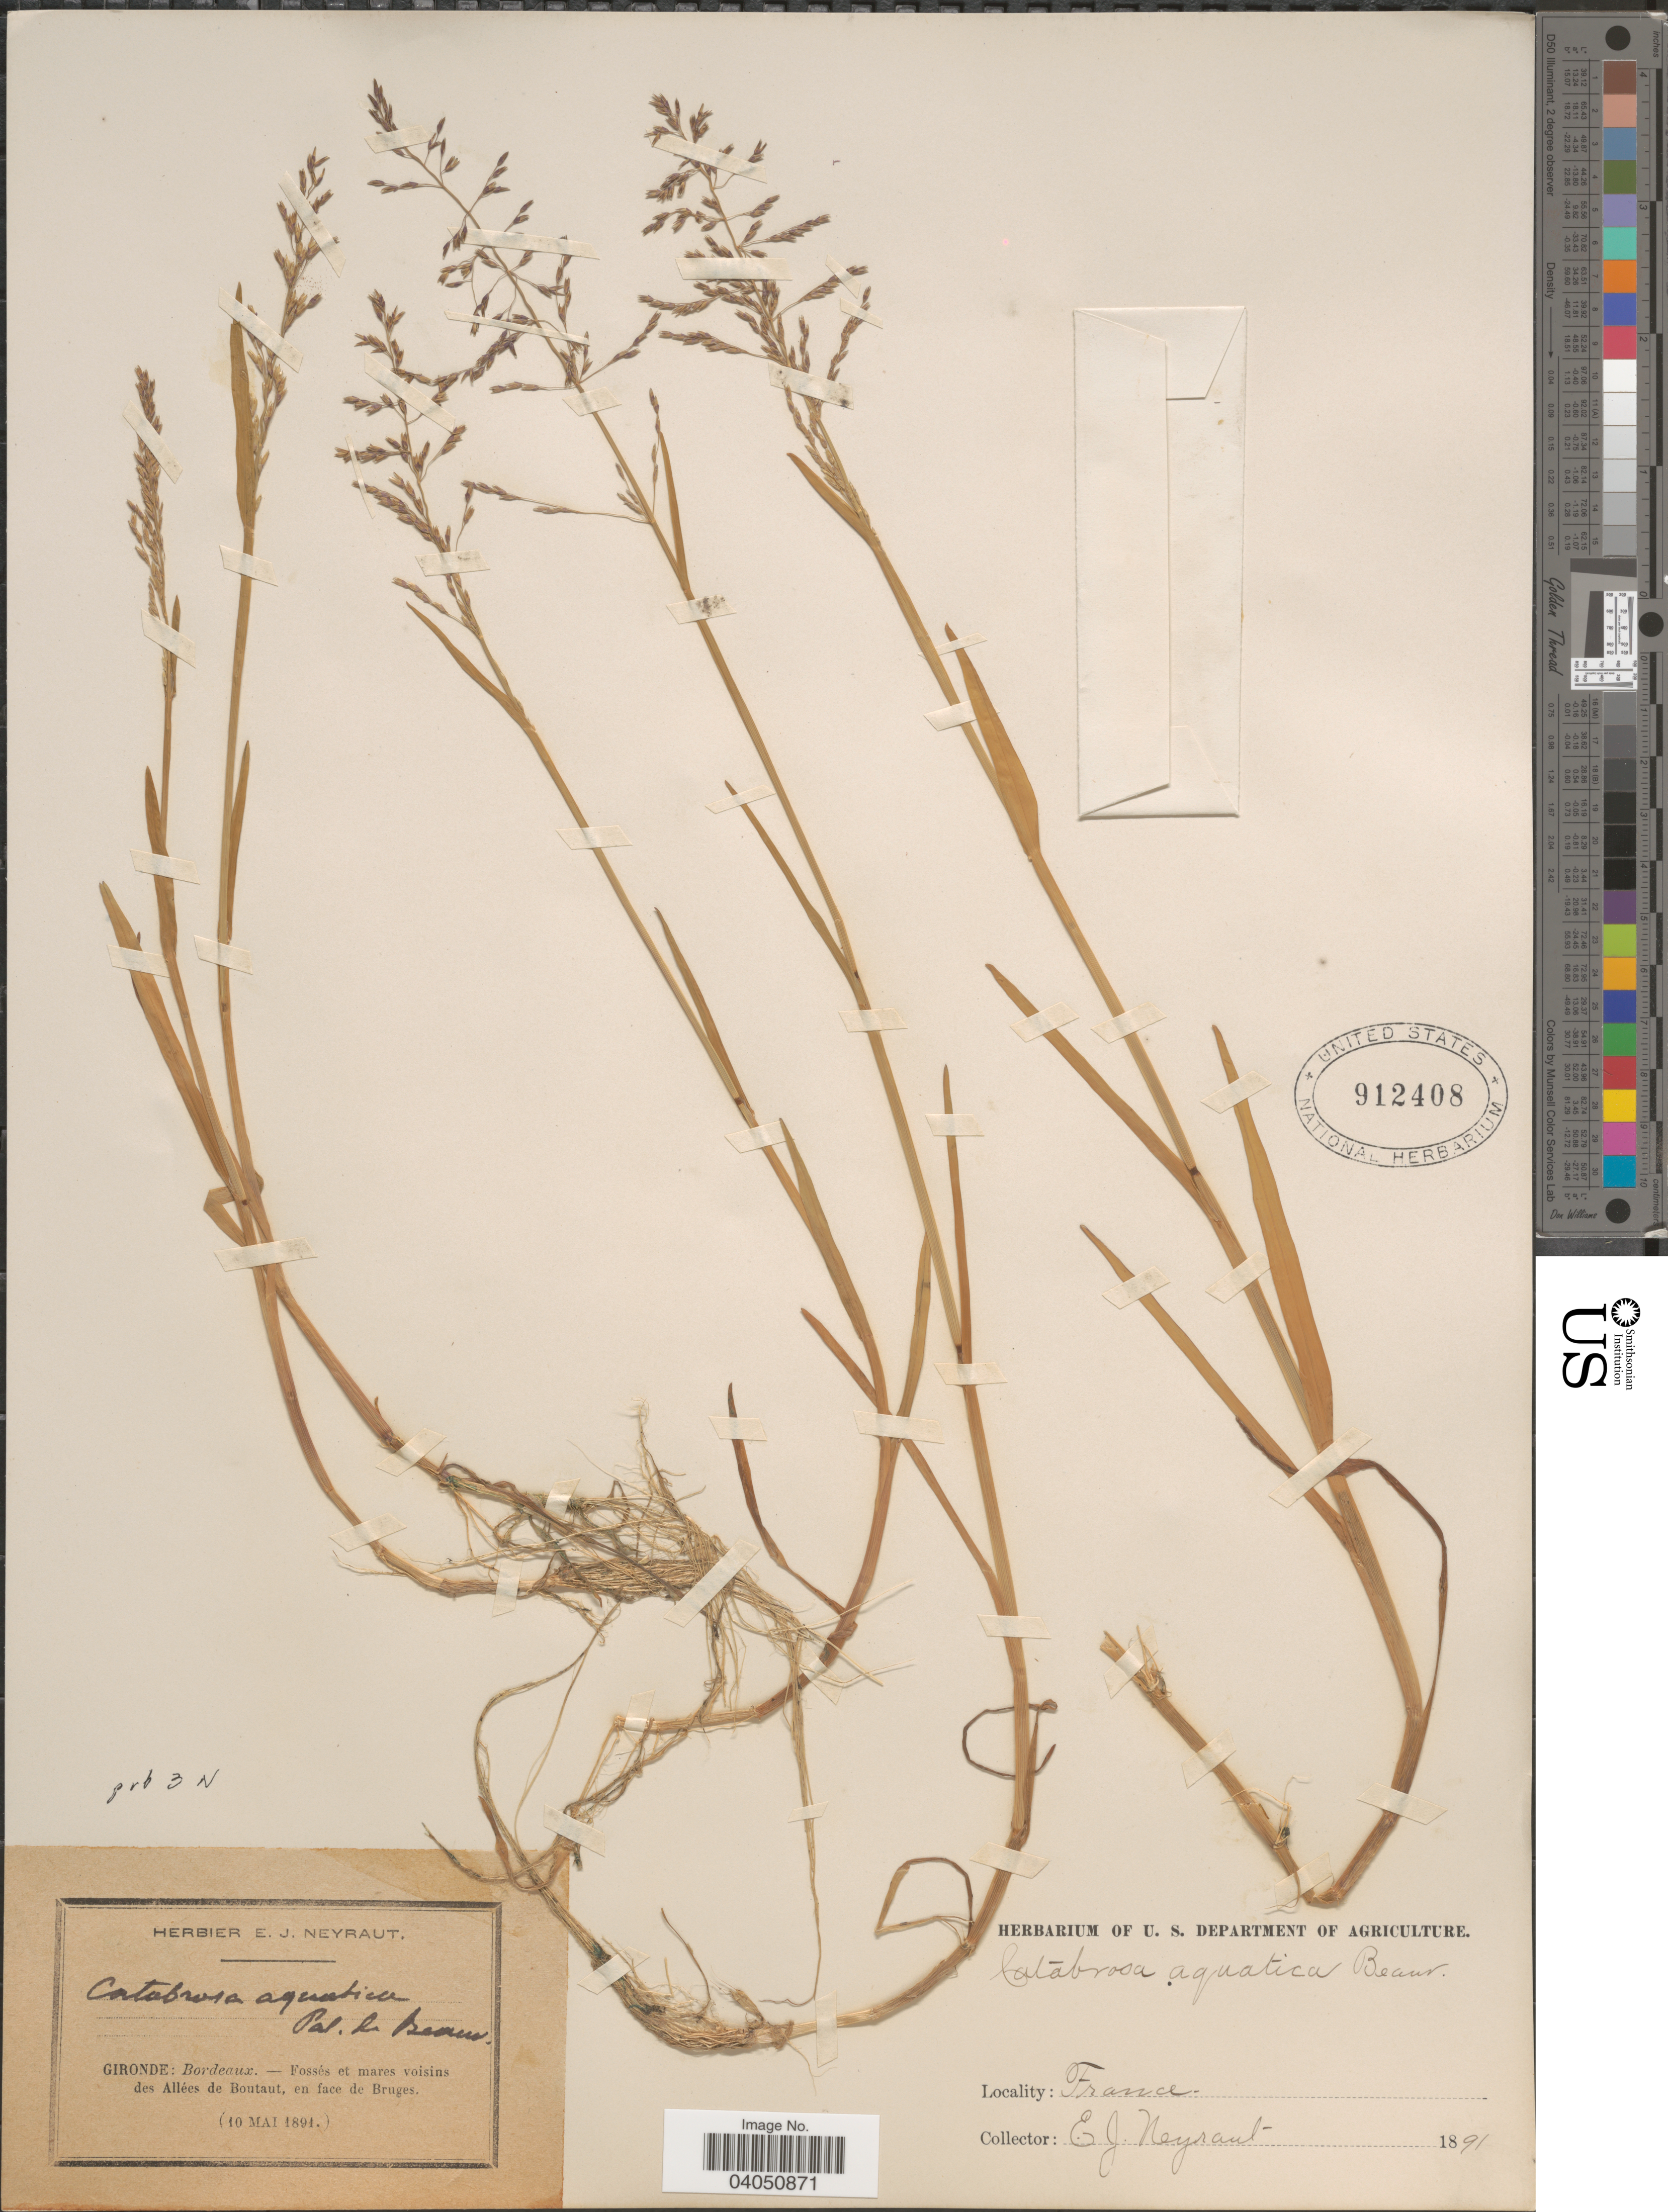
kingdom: Plantae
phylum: Tracheophyta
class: Liliopsida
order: Poales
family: Poaceae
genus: Catabrosa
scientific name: Catabrosa aquatica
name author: (L.) P. Beauv.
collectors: E. Neyraut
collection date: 1891-05-10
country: France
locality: Gironde: Bordeaux. - Fossés et mares voisins des Allées de Boutaut, en face de Bruges.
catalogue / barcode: US 912408